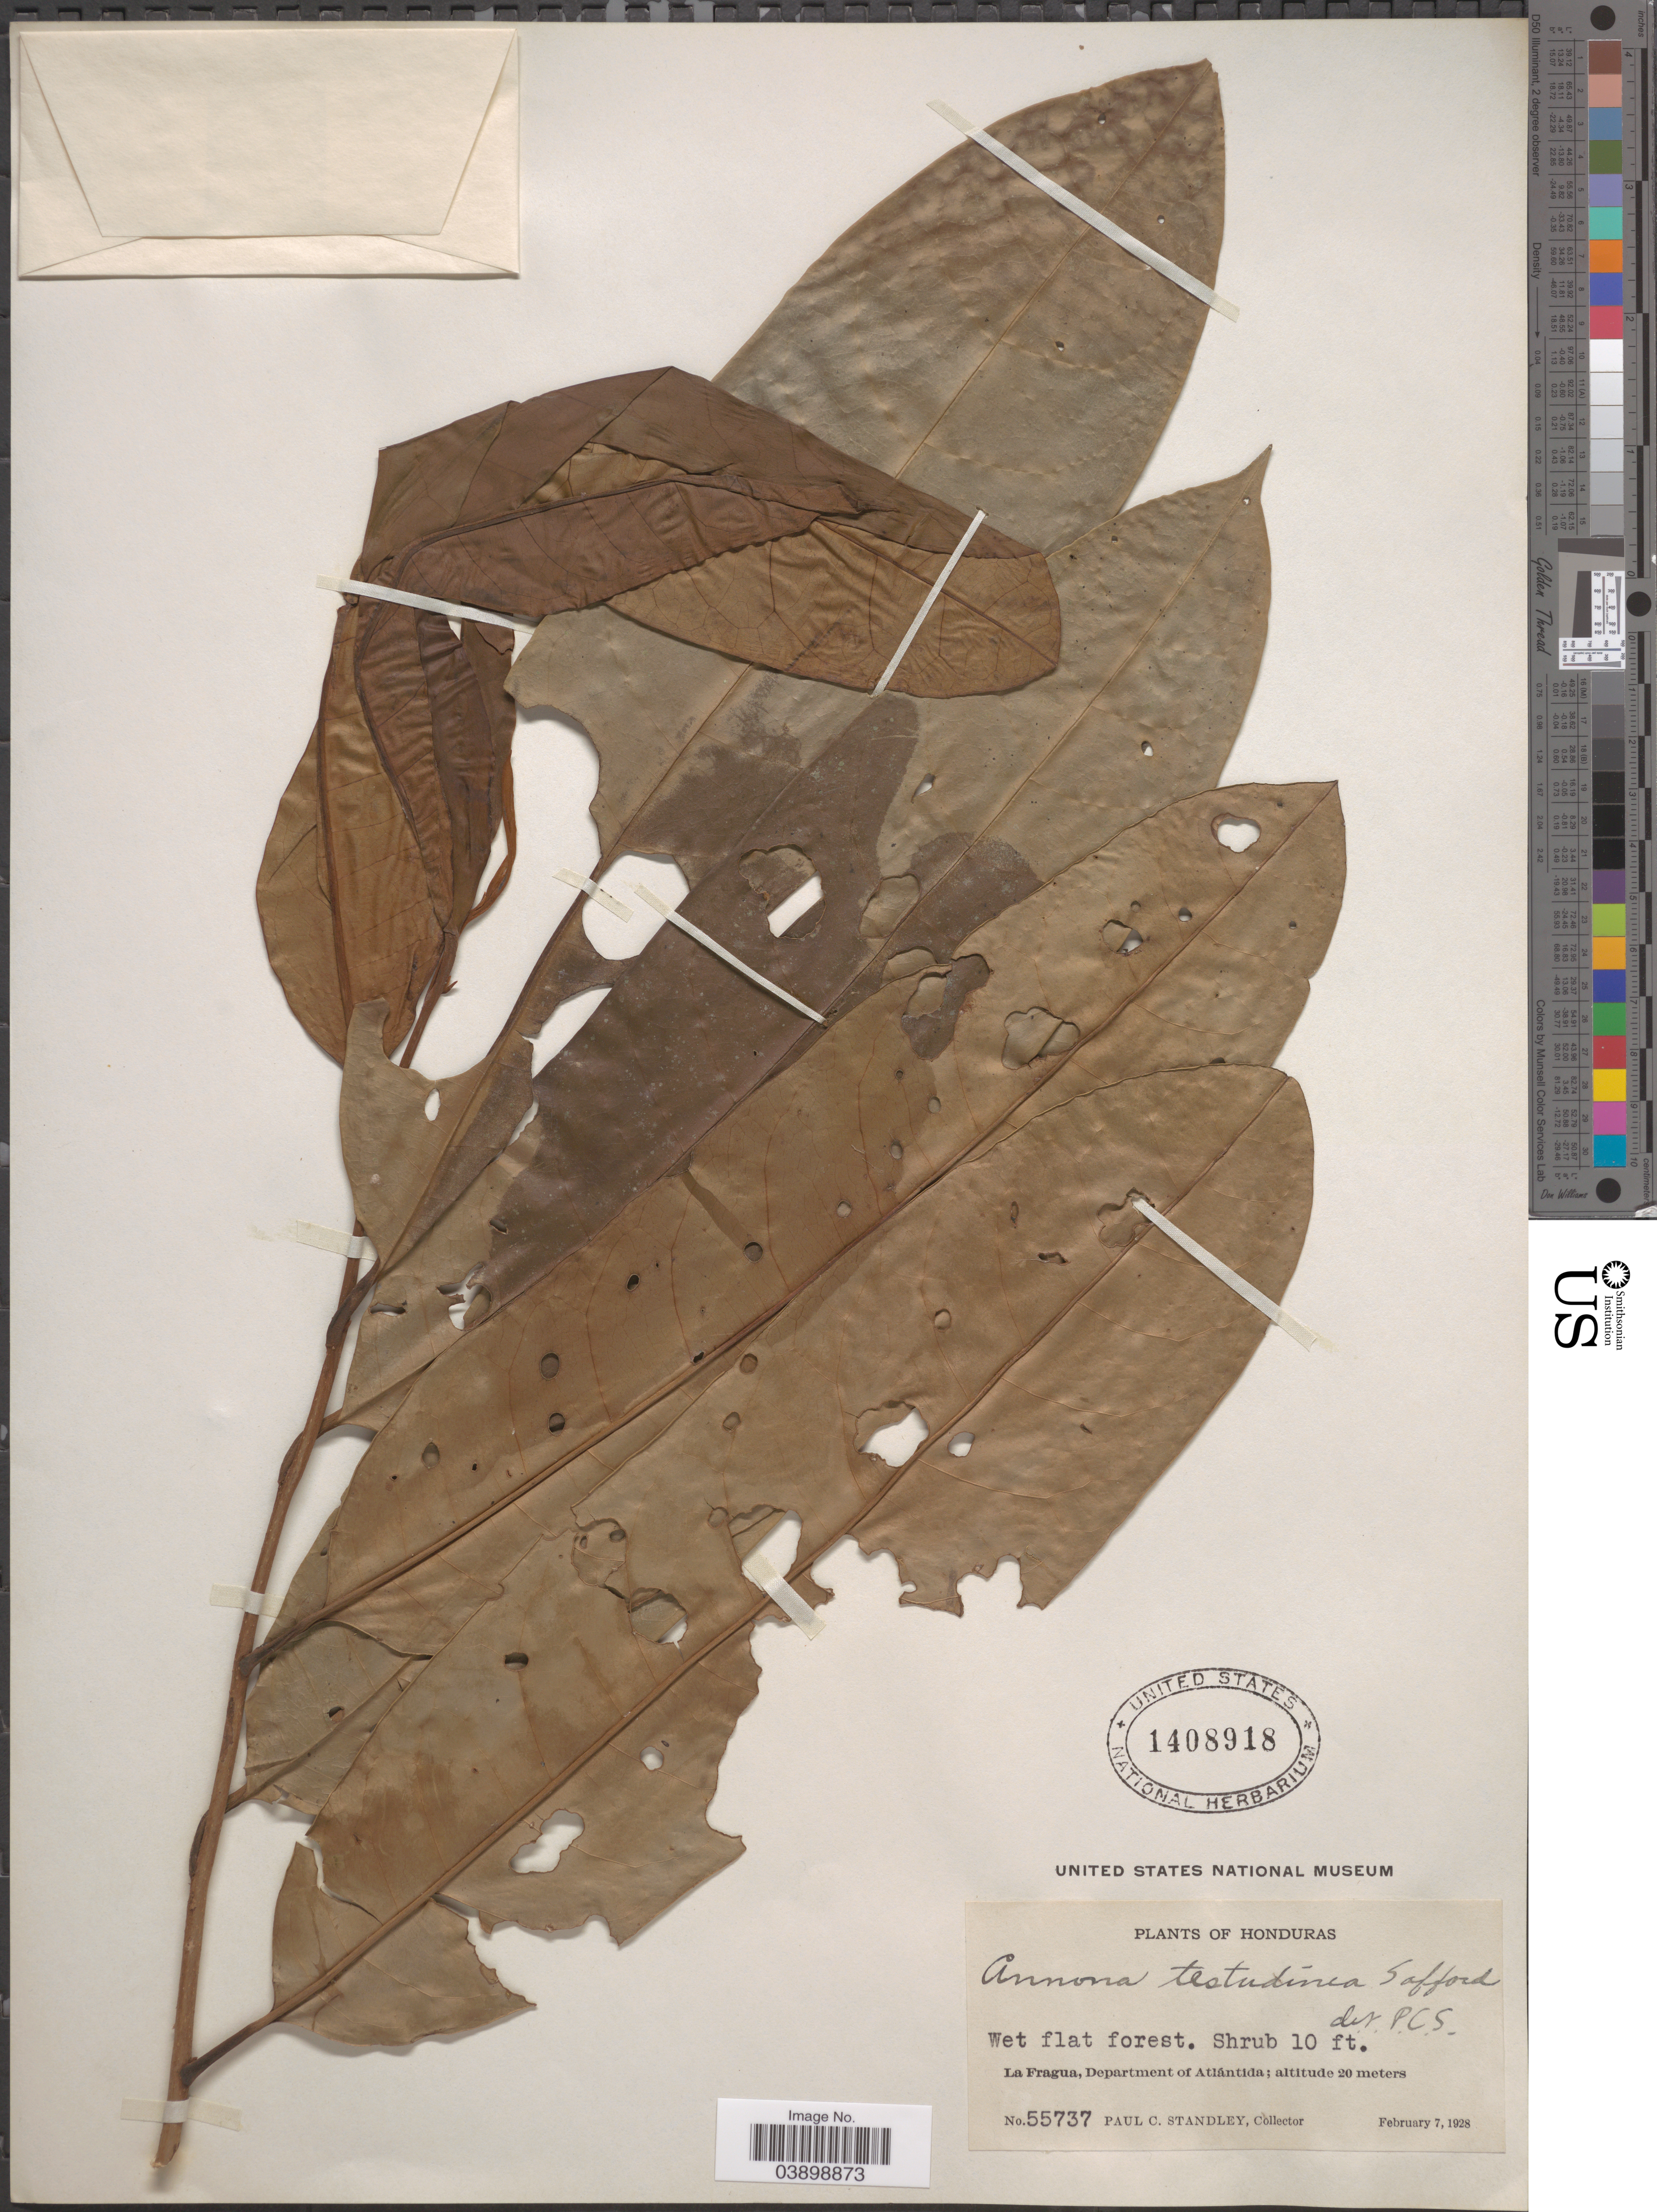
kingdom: Plantae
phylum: Tracheophyta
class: Magnoliopsida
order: Magnoliales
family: Annonaceae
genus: Annona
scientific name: Annona testudinea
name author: Saff.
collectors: P. C. Standley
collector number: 55737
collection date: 1928-02-07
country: Honduras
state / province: Atlantida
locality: La Fragua, Department of Atlántida.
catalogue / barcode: US 1408918